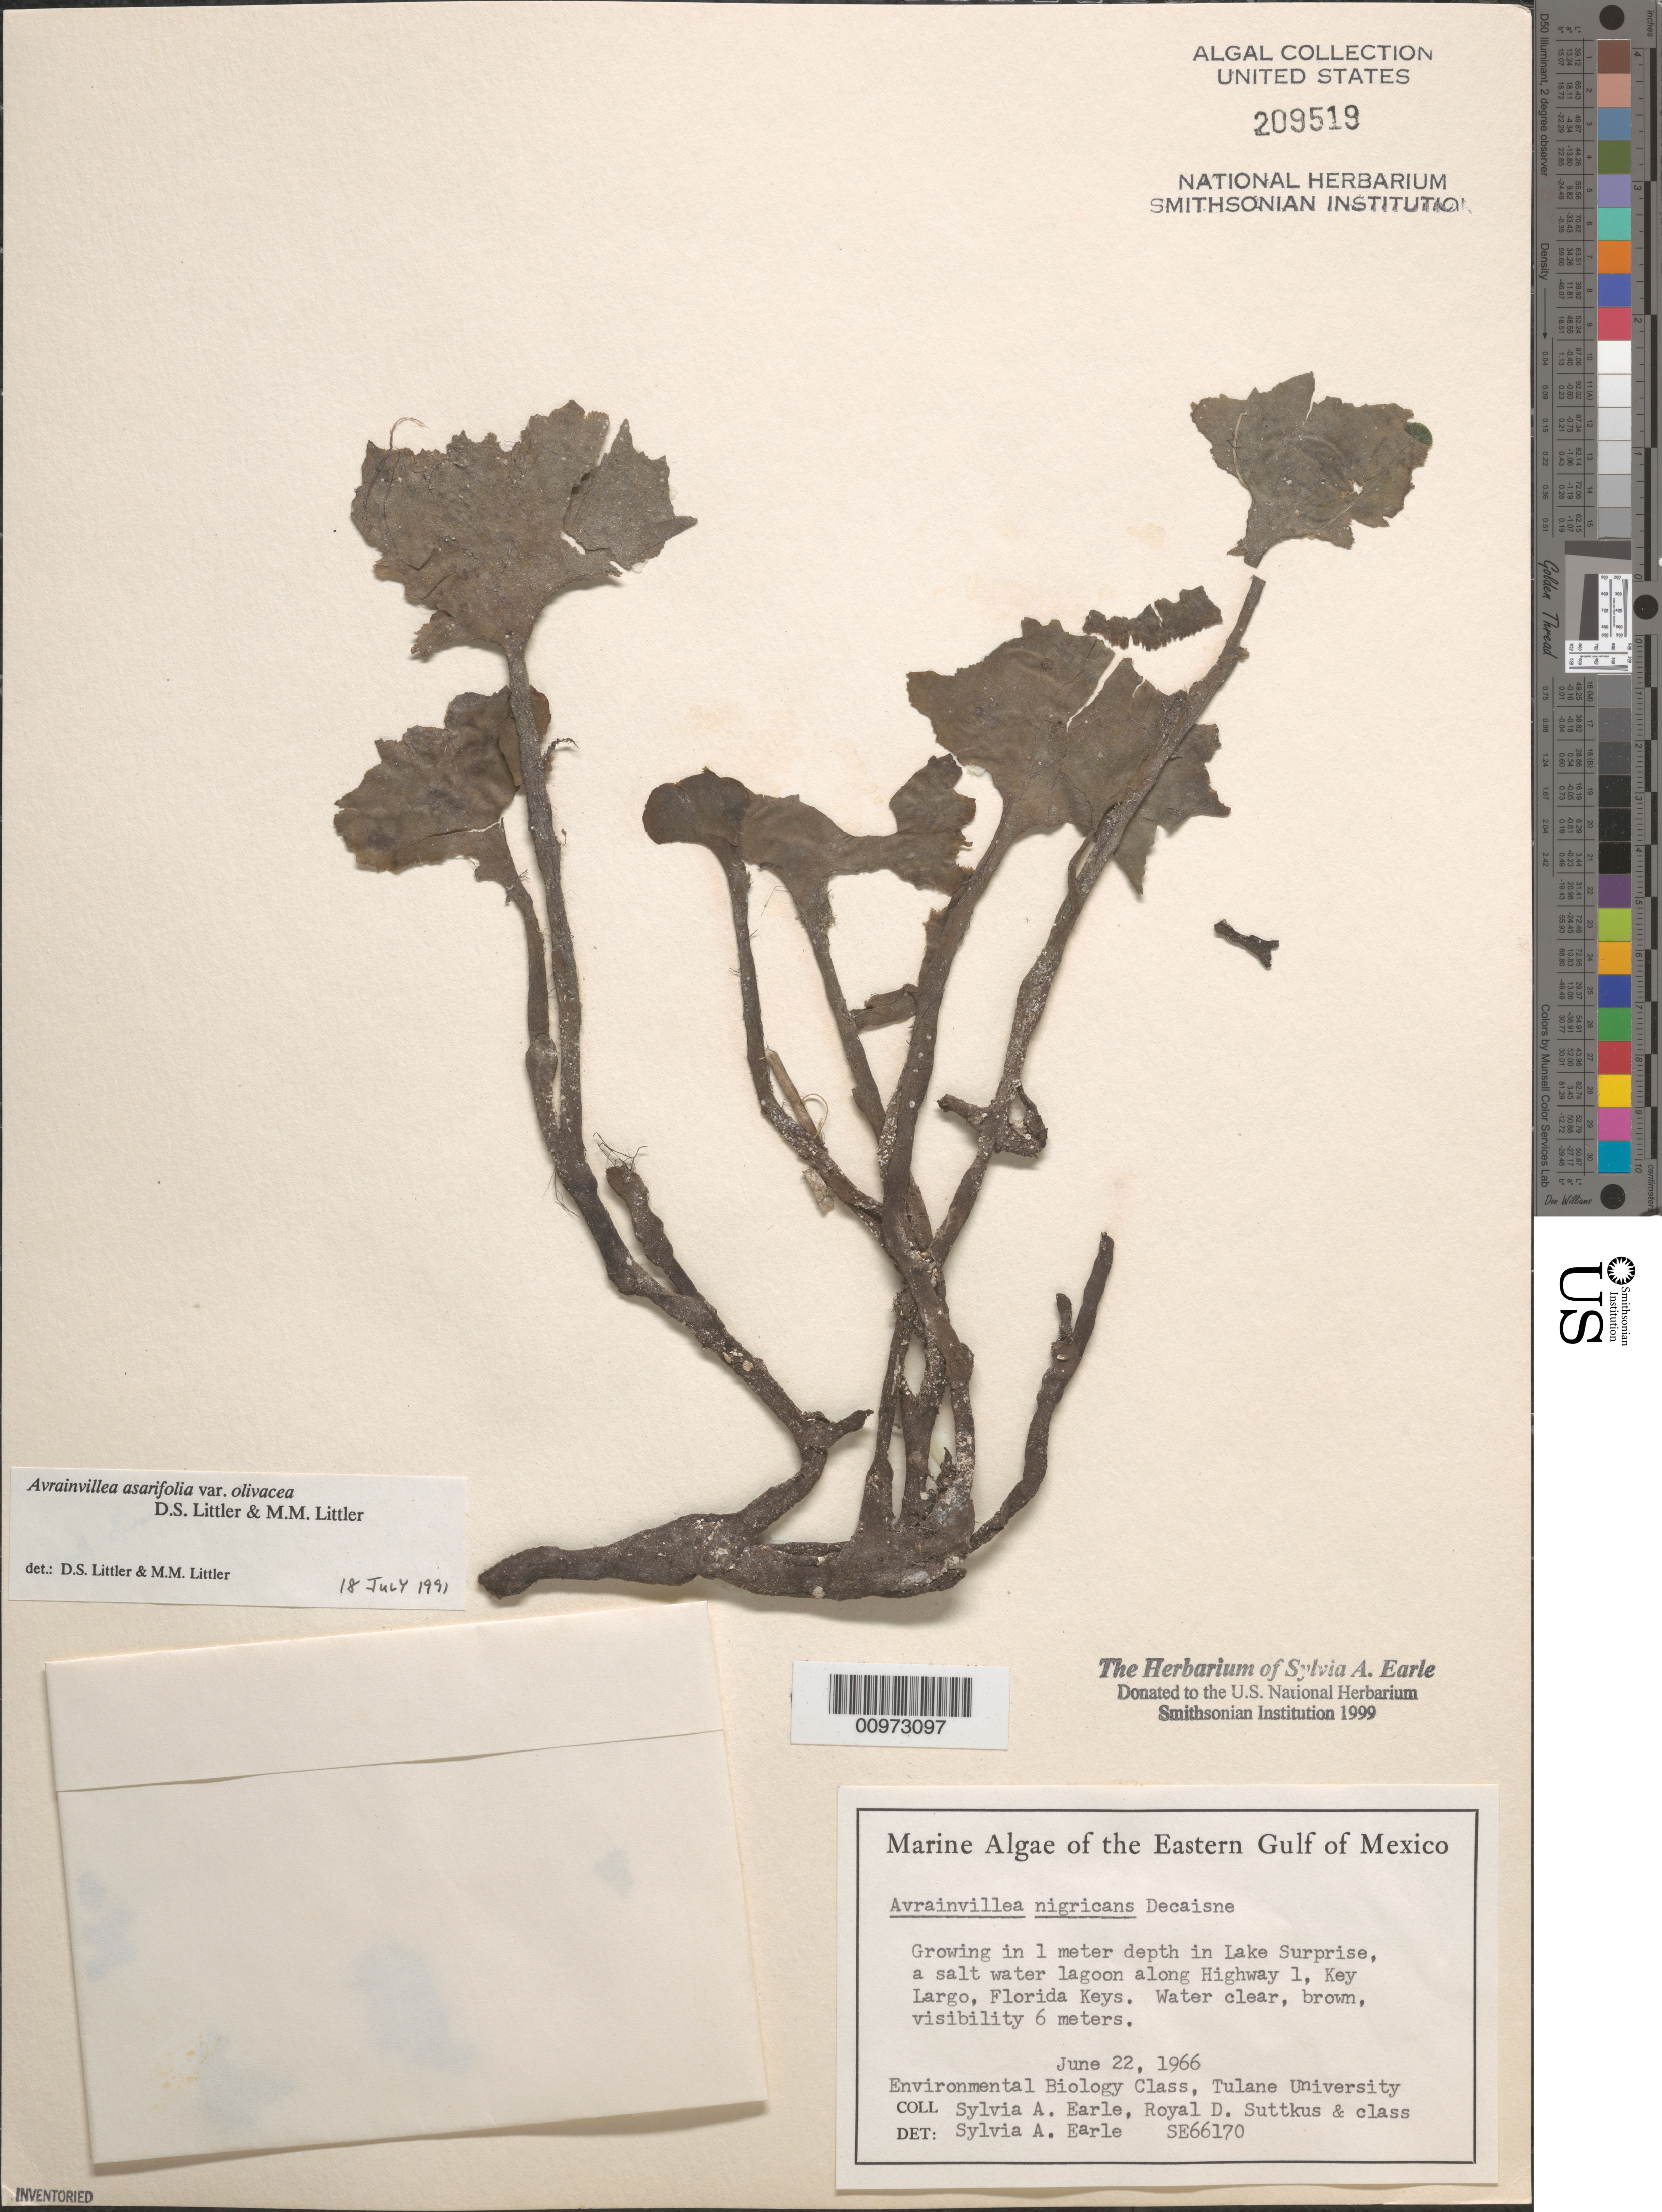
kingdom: Plantae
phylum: Chlorophyta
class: Ulvophyceae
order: Bryopsidales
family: Dichotomosiphonaceae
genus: Avrainvillea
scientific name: Avrainvillea asarifolia var. olivacea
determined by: Littler, D. S.; Littler, M. M.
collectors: S. A. Earle, R. Suttkus & Tulane Univ. Env. Biol. Class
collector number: SE 66170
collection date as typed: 22 Jun 1966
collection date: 1966-06-22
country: United States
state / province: Florida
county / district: Monroe County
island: Key Largo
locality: Lake Surprise, US Route 1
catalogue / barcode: US 209519